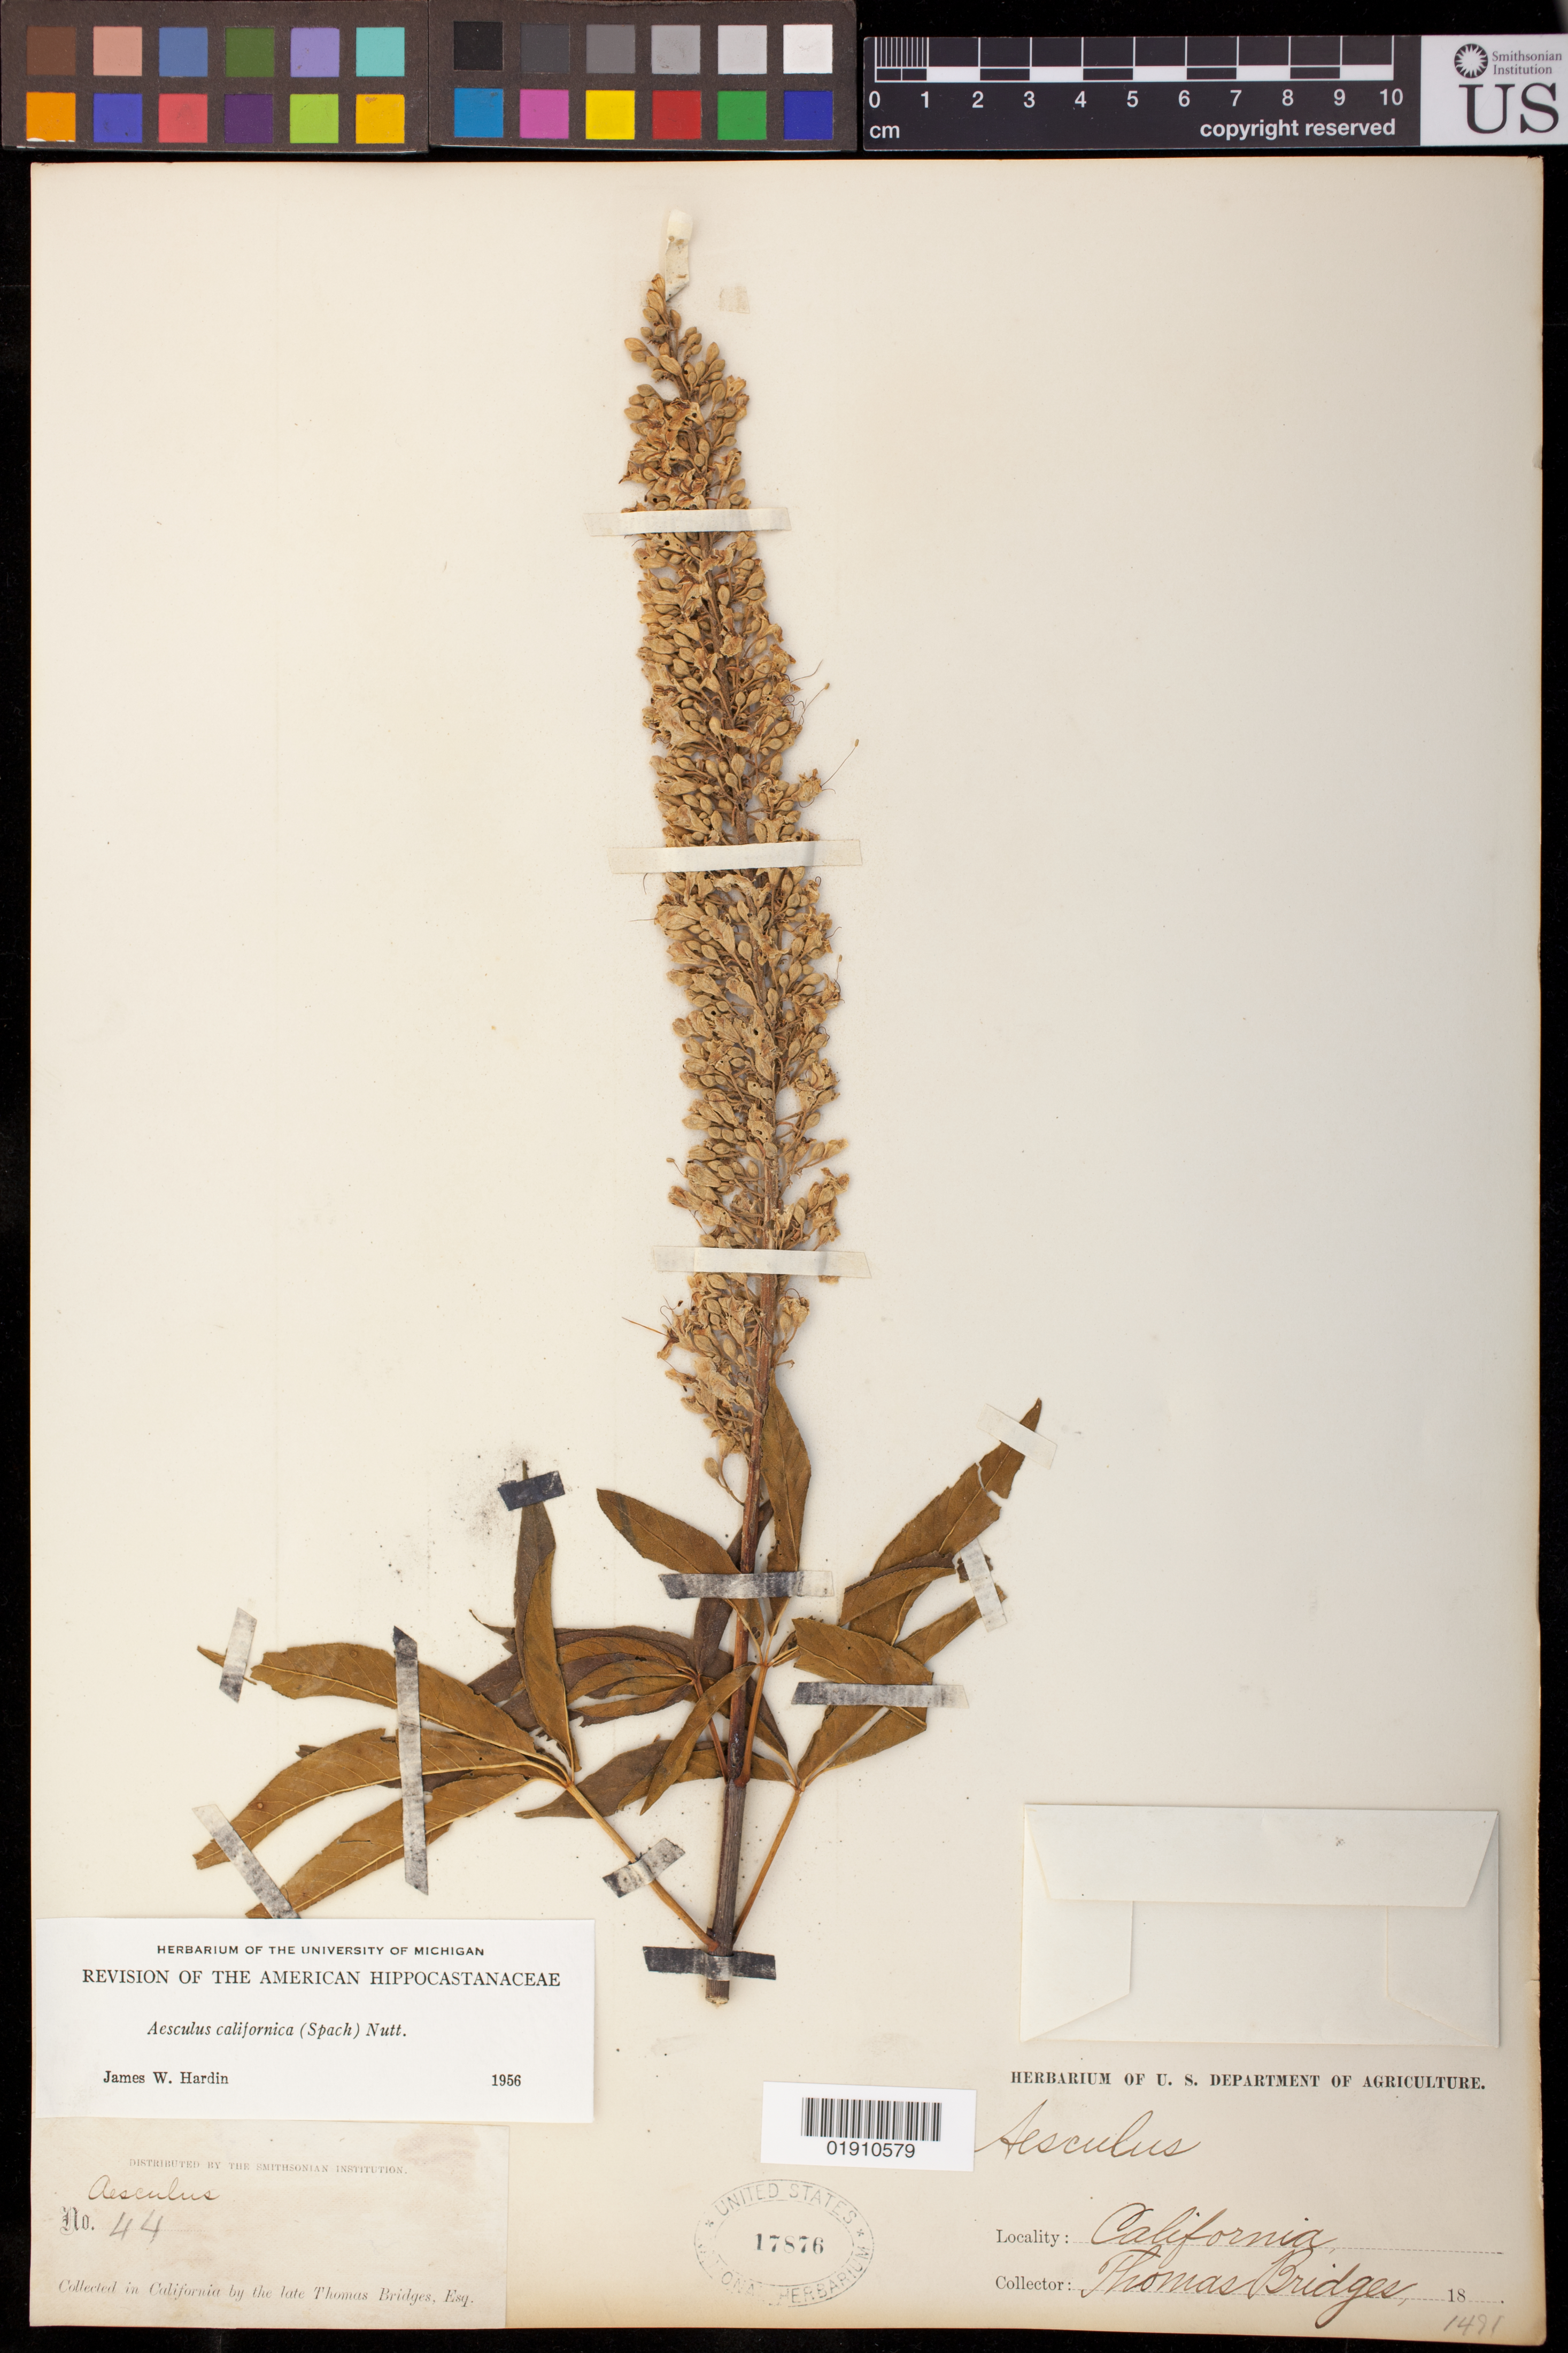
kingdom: Plantae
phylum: Tracheophyta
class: Magnoliopsida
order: Sapindales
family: Sapindaceae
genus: Aesculus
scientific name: Aesculus californica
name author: (Spach) Nutt.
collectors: T. Bridges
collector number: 44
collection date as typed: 18--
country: United States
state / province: California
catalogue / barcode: US 17876